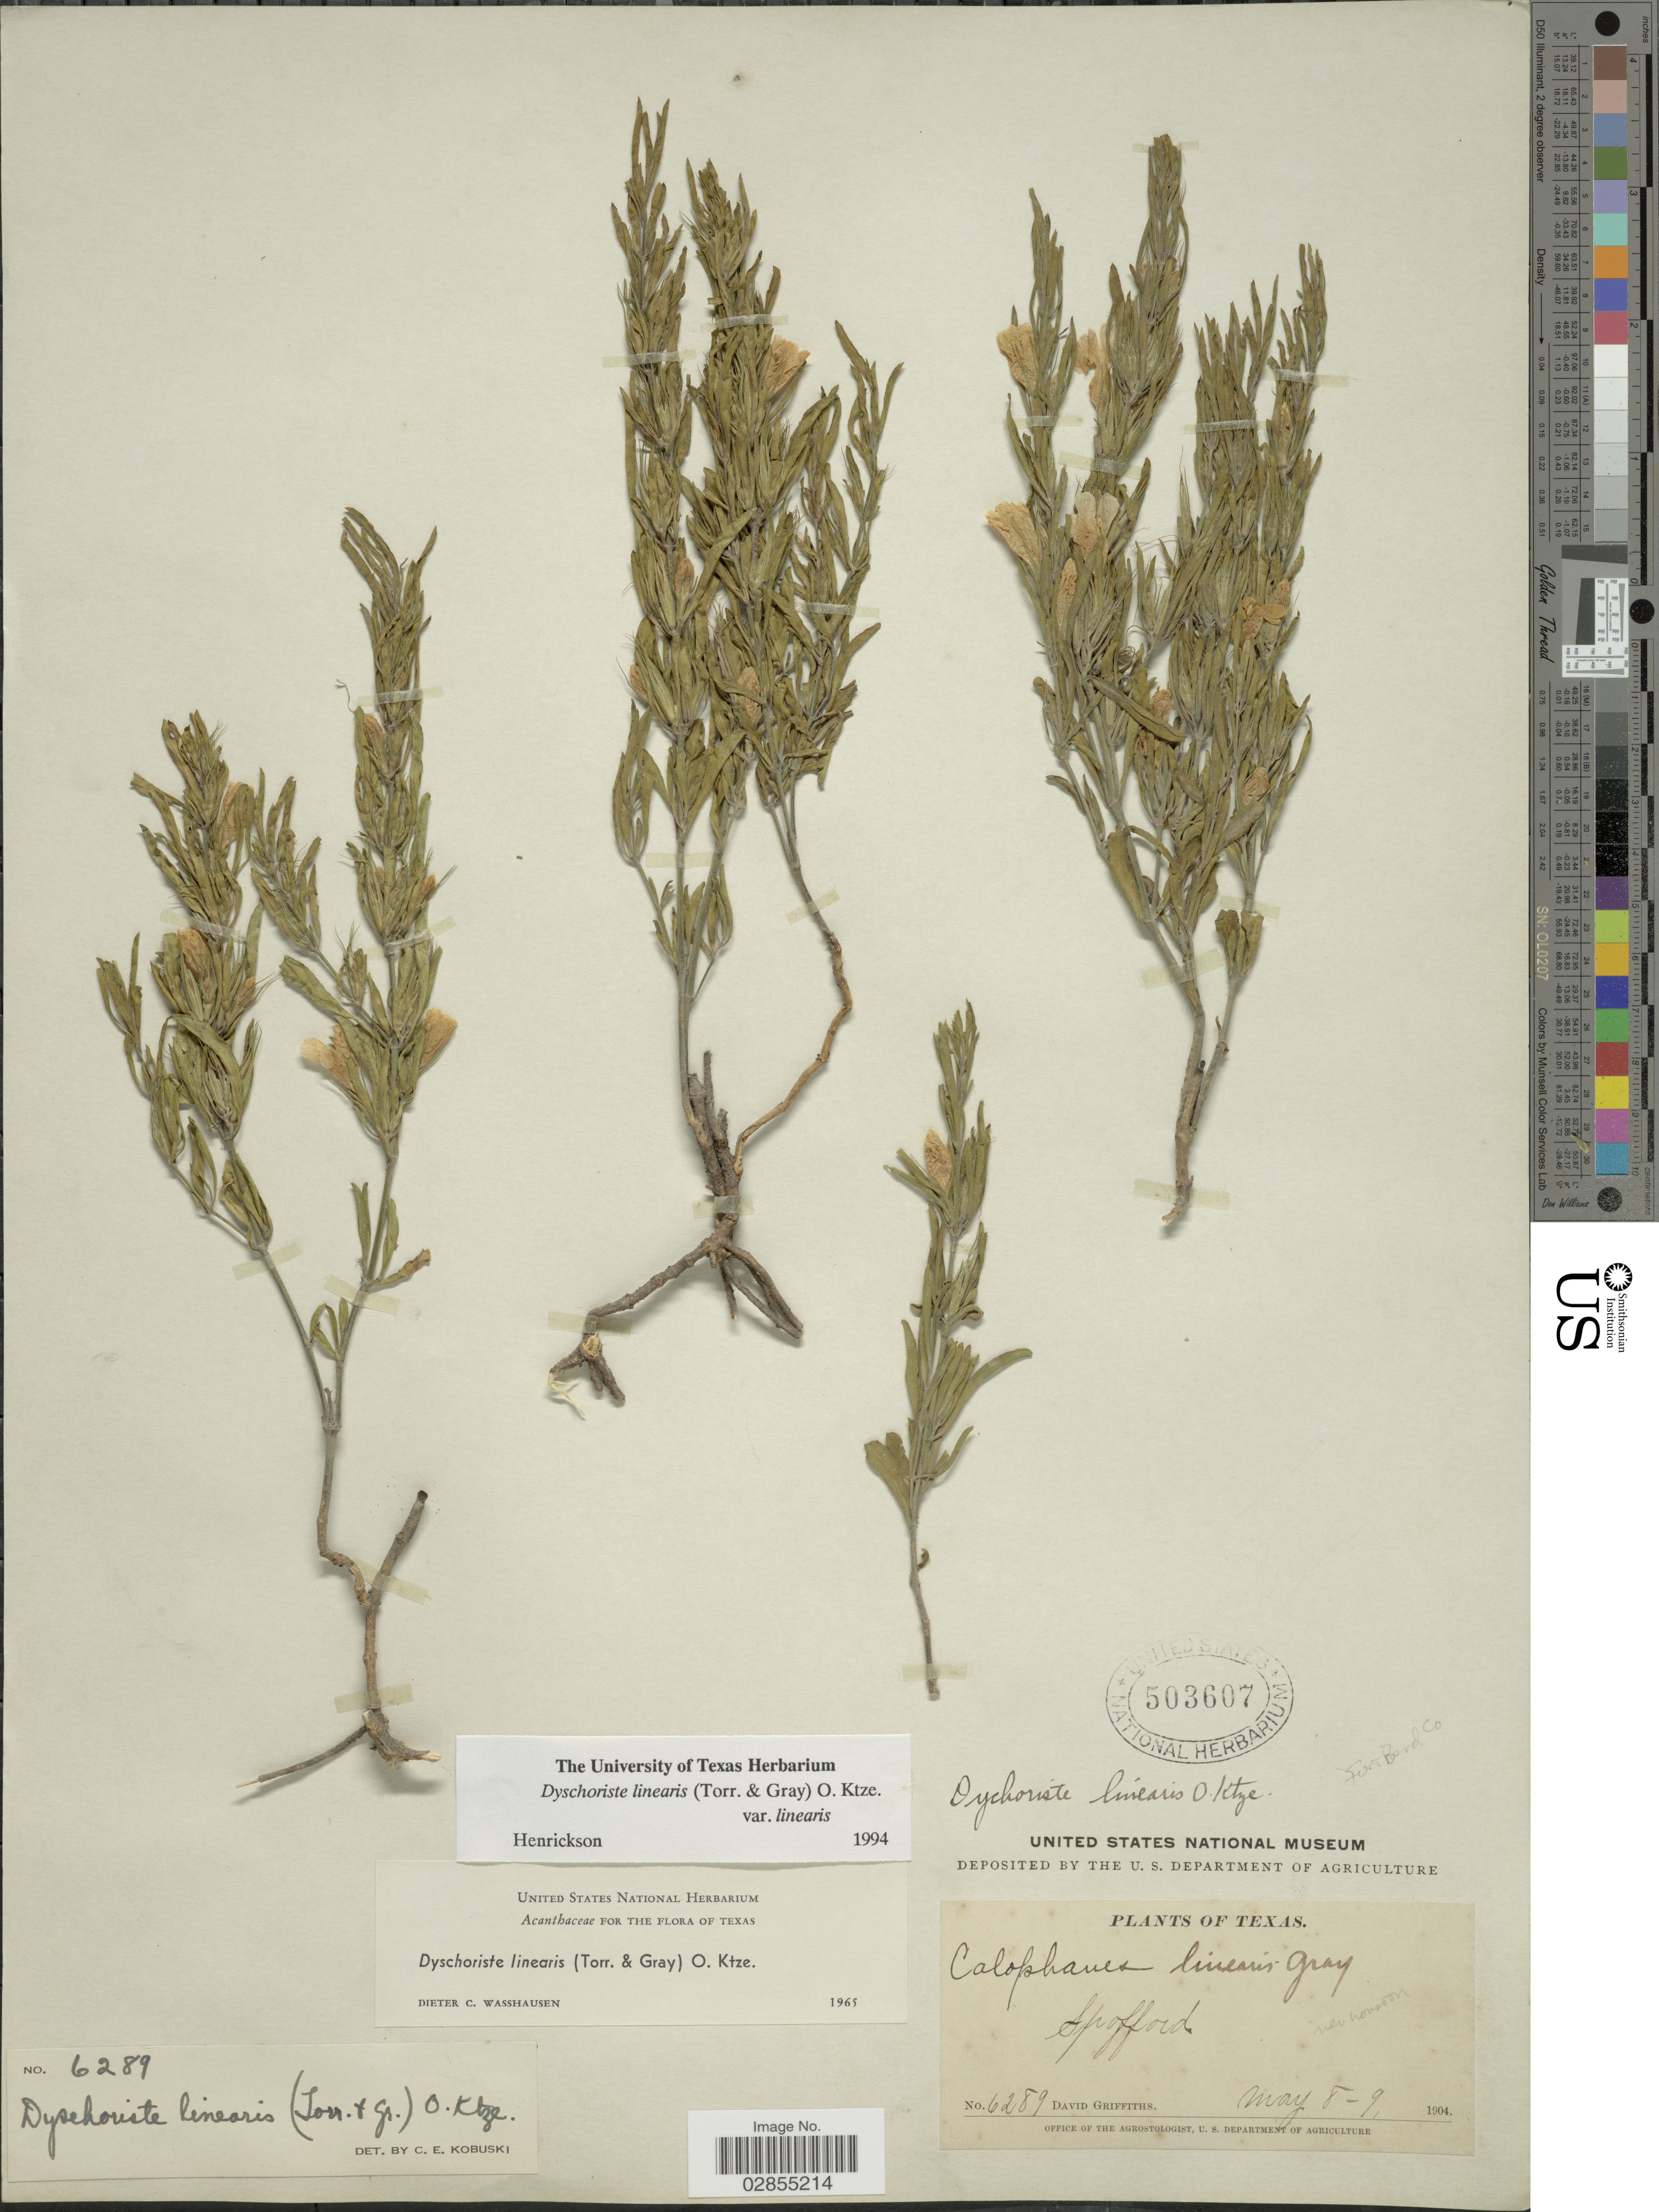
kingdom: Plantae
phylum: Tracheophyta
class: Magnoliopsida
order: Lamiales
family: Acanthaceae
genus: Dyschoriste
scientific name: Dyschoriste linearis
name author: (Torr. & A. Gray) Kuntze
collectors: D. Griffiths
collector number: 6289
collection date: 1904-05-08/1904-05-09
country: United States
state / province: Texas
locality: Spofford. ForBerd Co.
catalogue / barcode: US 503607